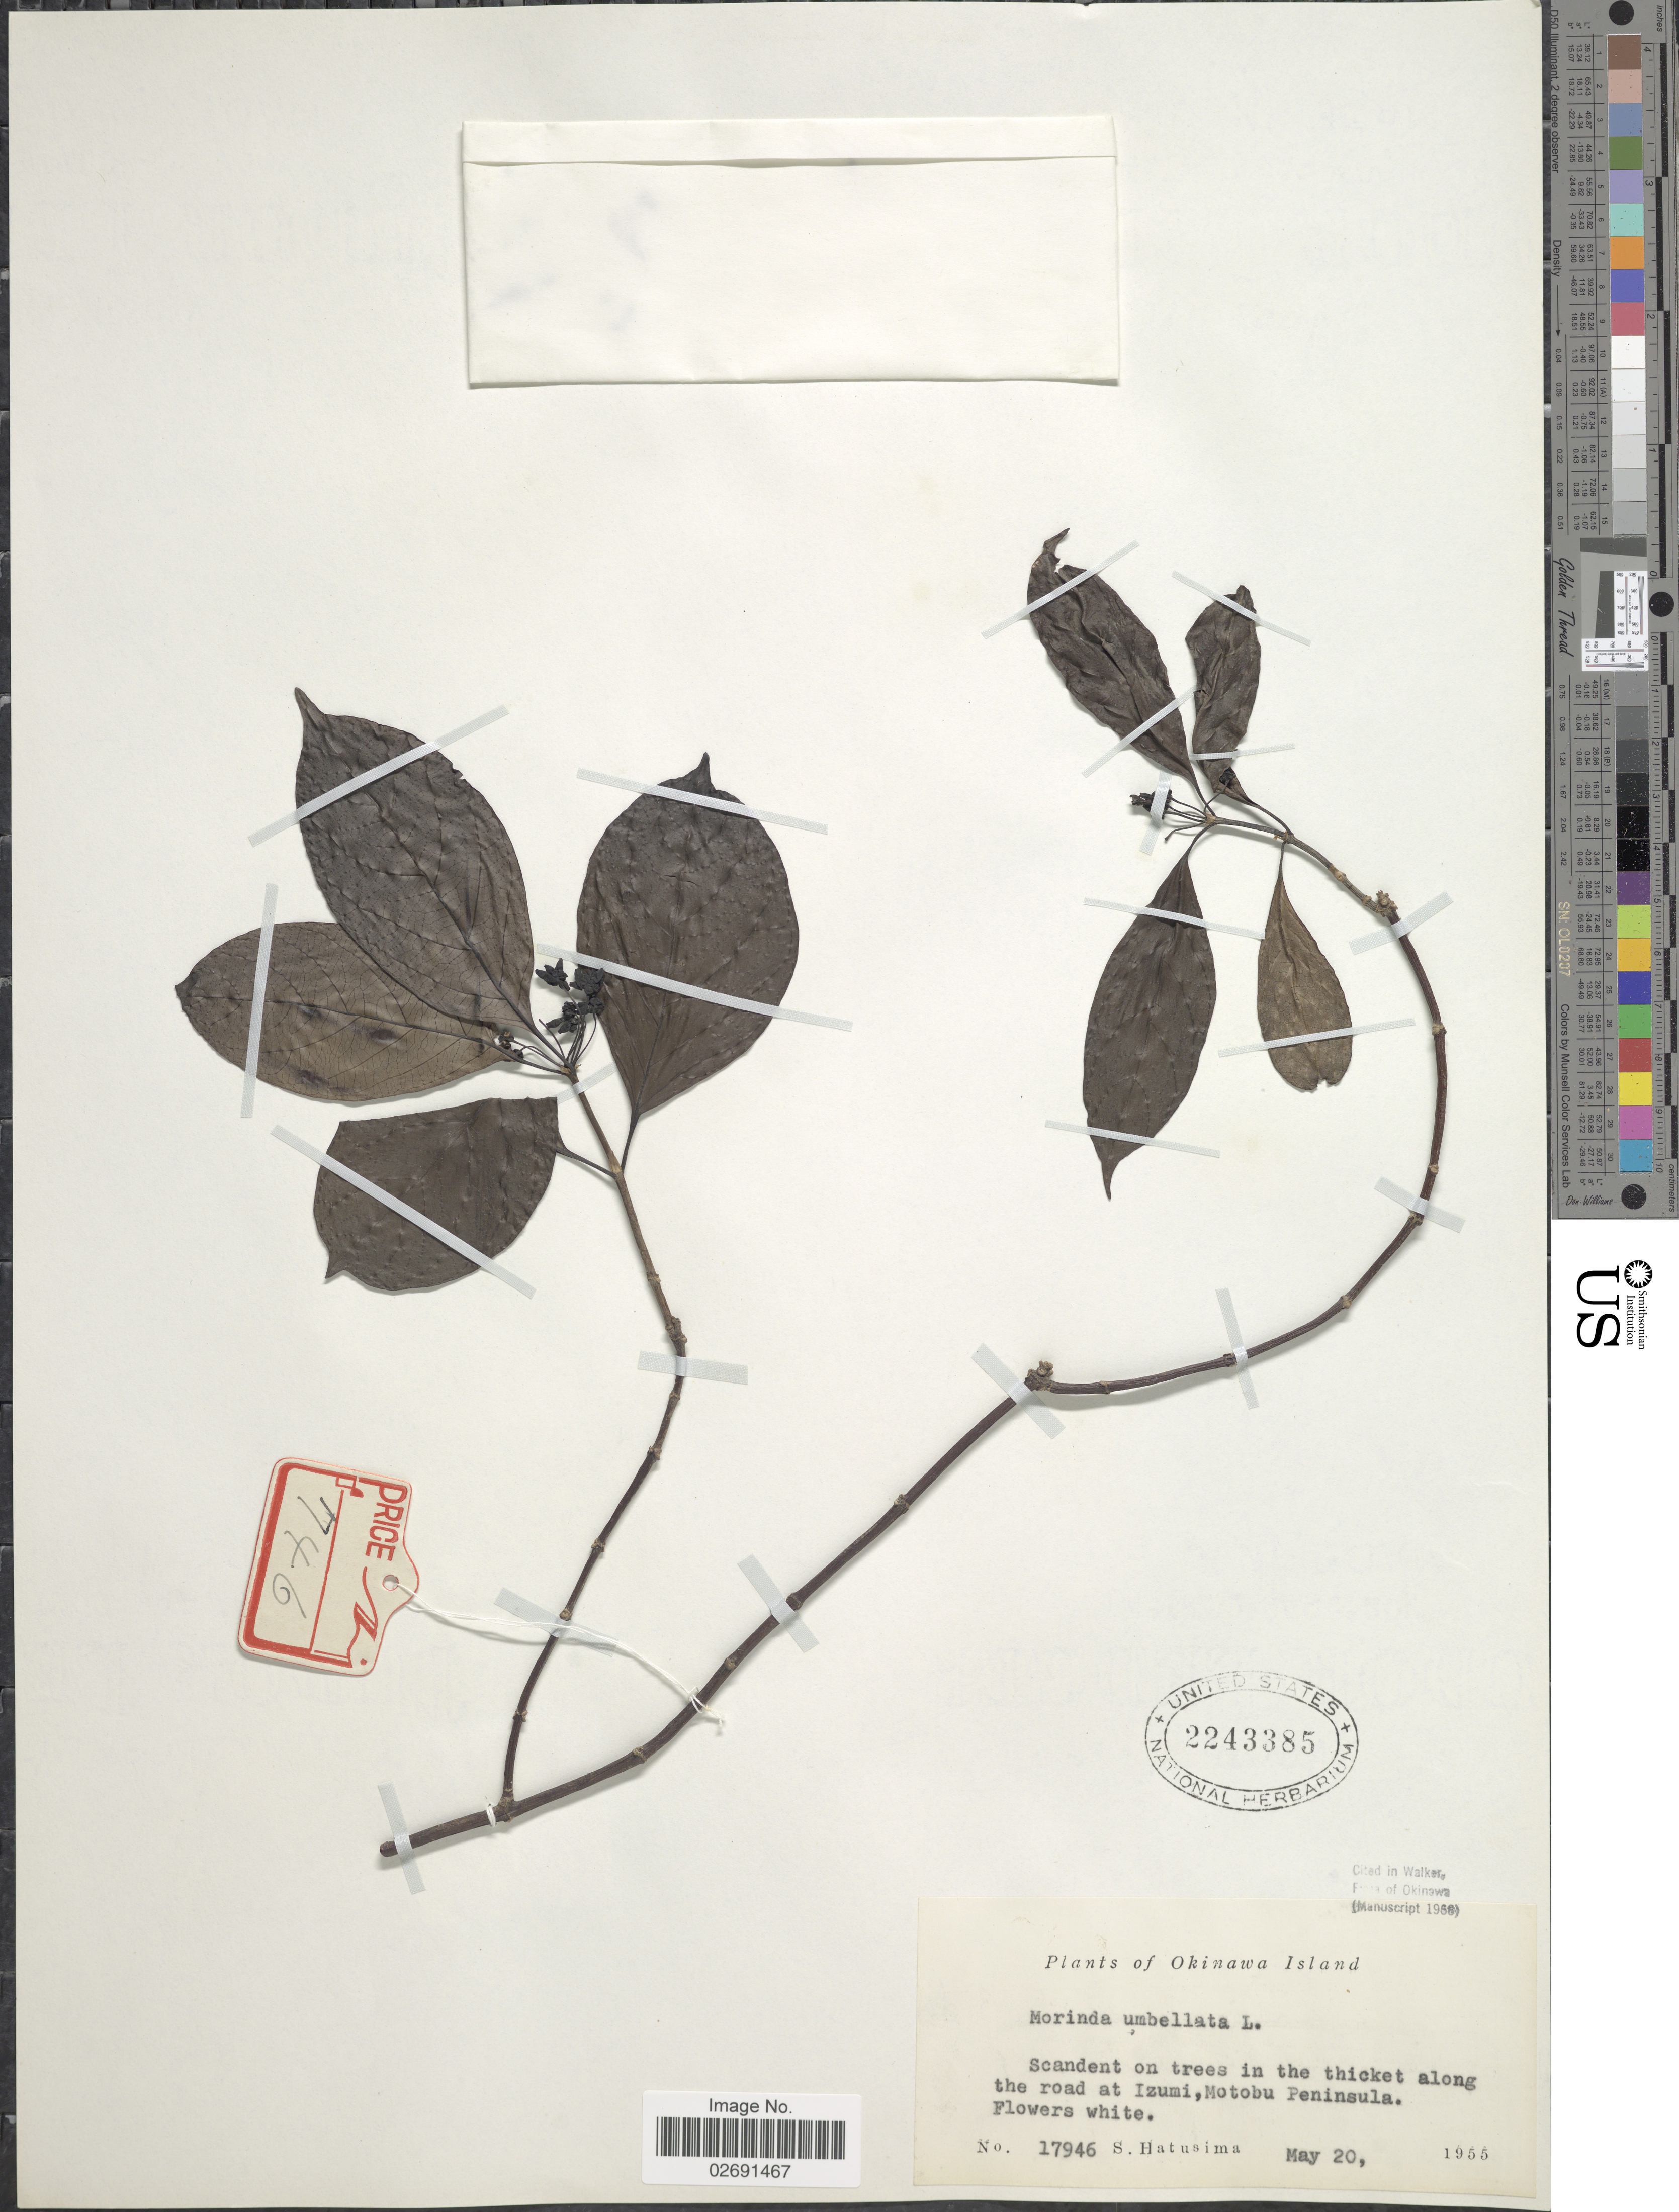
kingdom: Plantae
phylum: Tracheophyta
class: Magnoliopsida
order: Gentianales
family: Rubiaceae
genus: Gynochthodes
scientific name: Gynochthodes umbellata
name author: (L.) Razafim. & B. Bremer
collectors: S. Hatusima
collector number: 17946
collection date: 1955-05-20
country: Japan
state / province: Okinawa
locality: Okinawa Island, in the thicket along the road at Izumi, Motobu Peninsula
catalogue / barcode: US 2243385